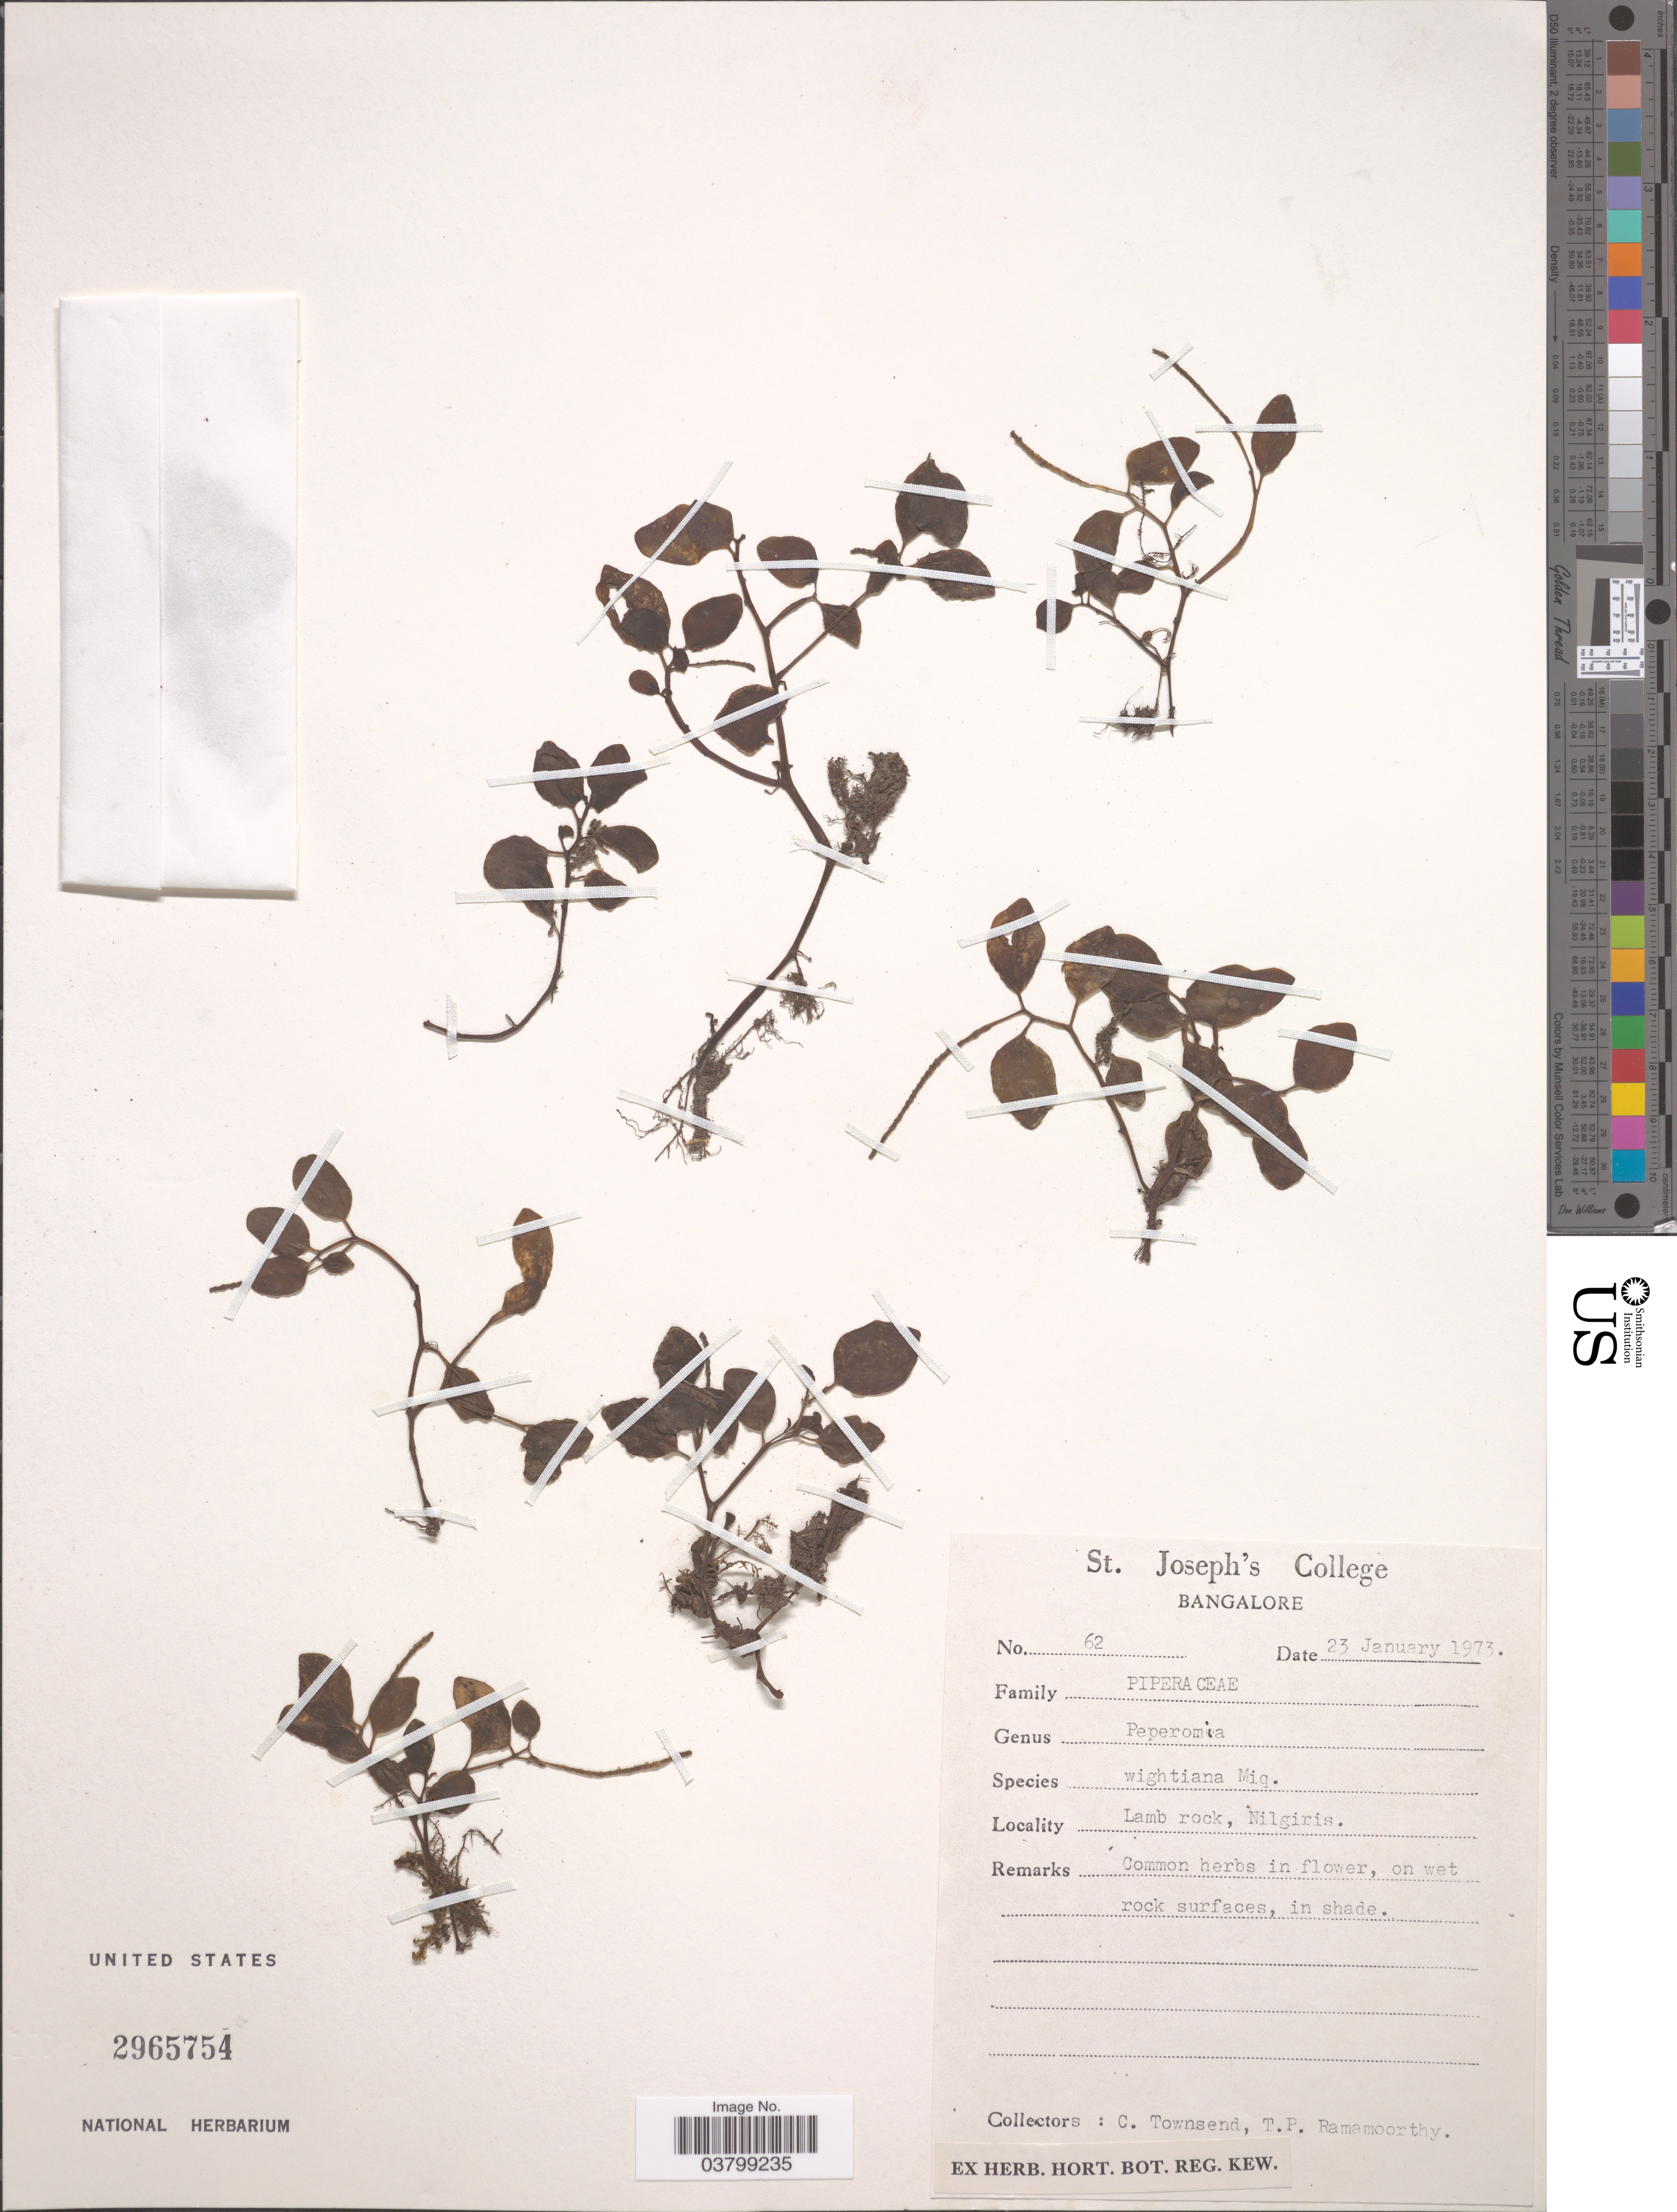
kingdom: Plantae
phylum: Tracheophyta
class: Magnoliopsida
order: Piperales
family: Piperaceae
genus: Peperomia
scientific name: Peperomia wightiana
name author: Miq.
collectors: C. Townsend & T. P. Ramamoorthy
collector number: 62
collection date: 1973-01-23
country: India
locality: Lamb rock, Nilgiris.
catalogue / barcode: US 2965754